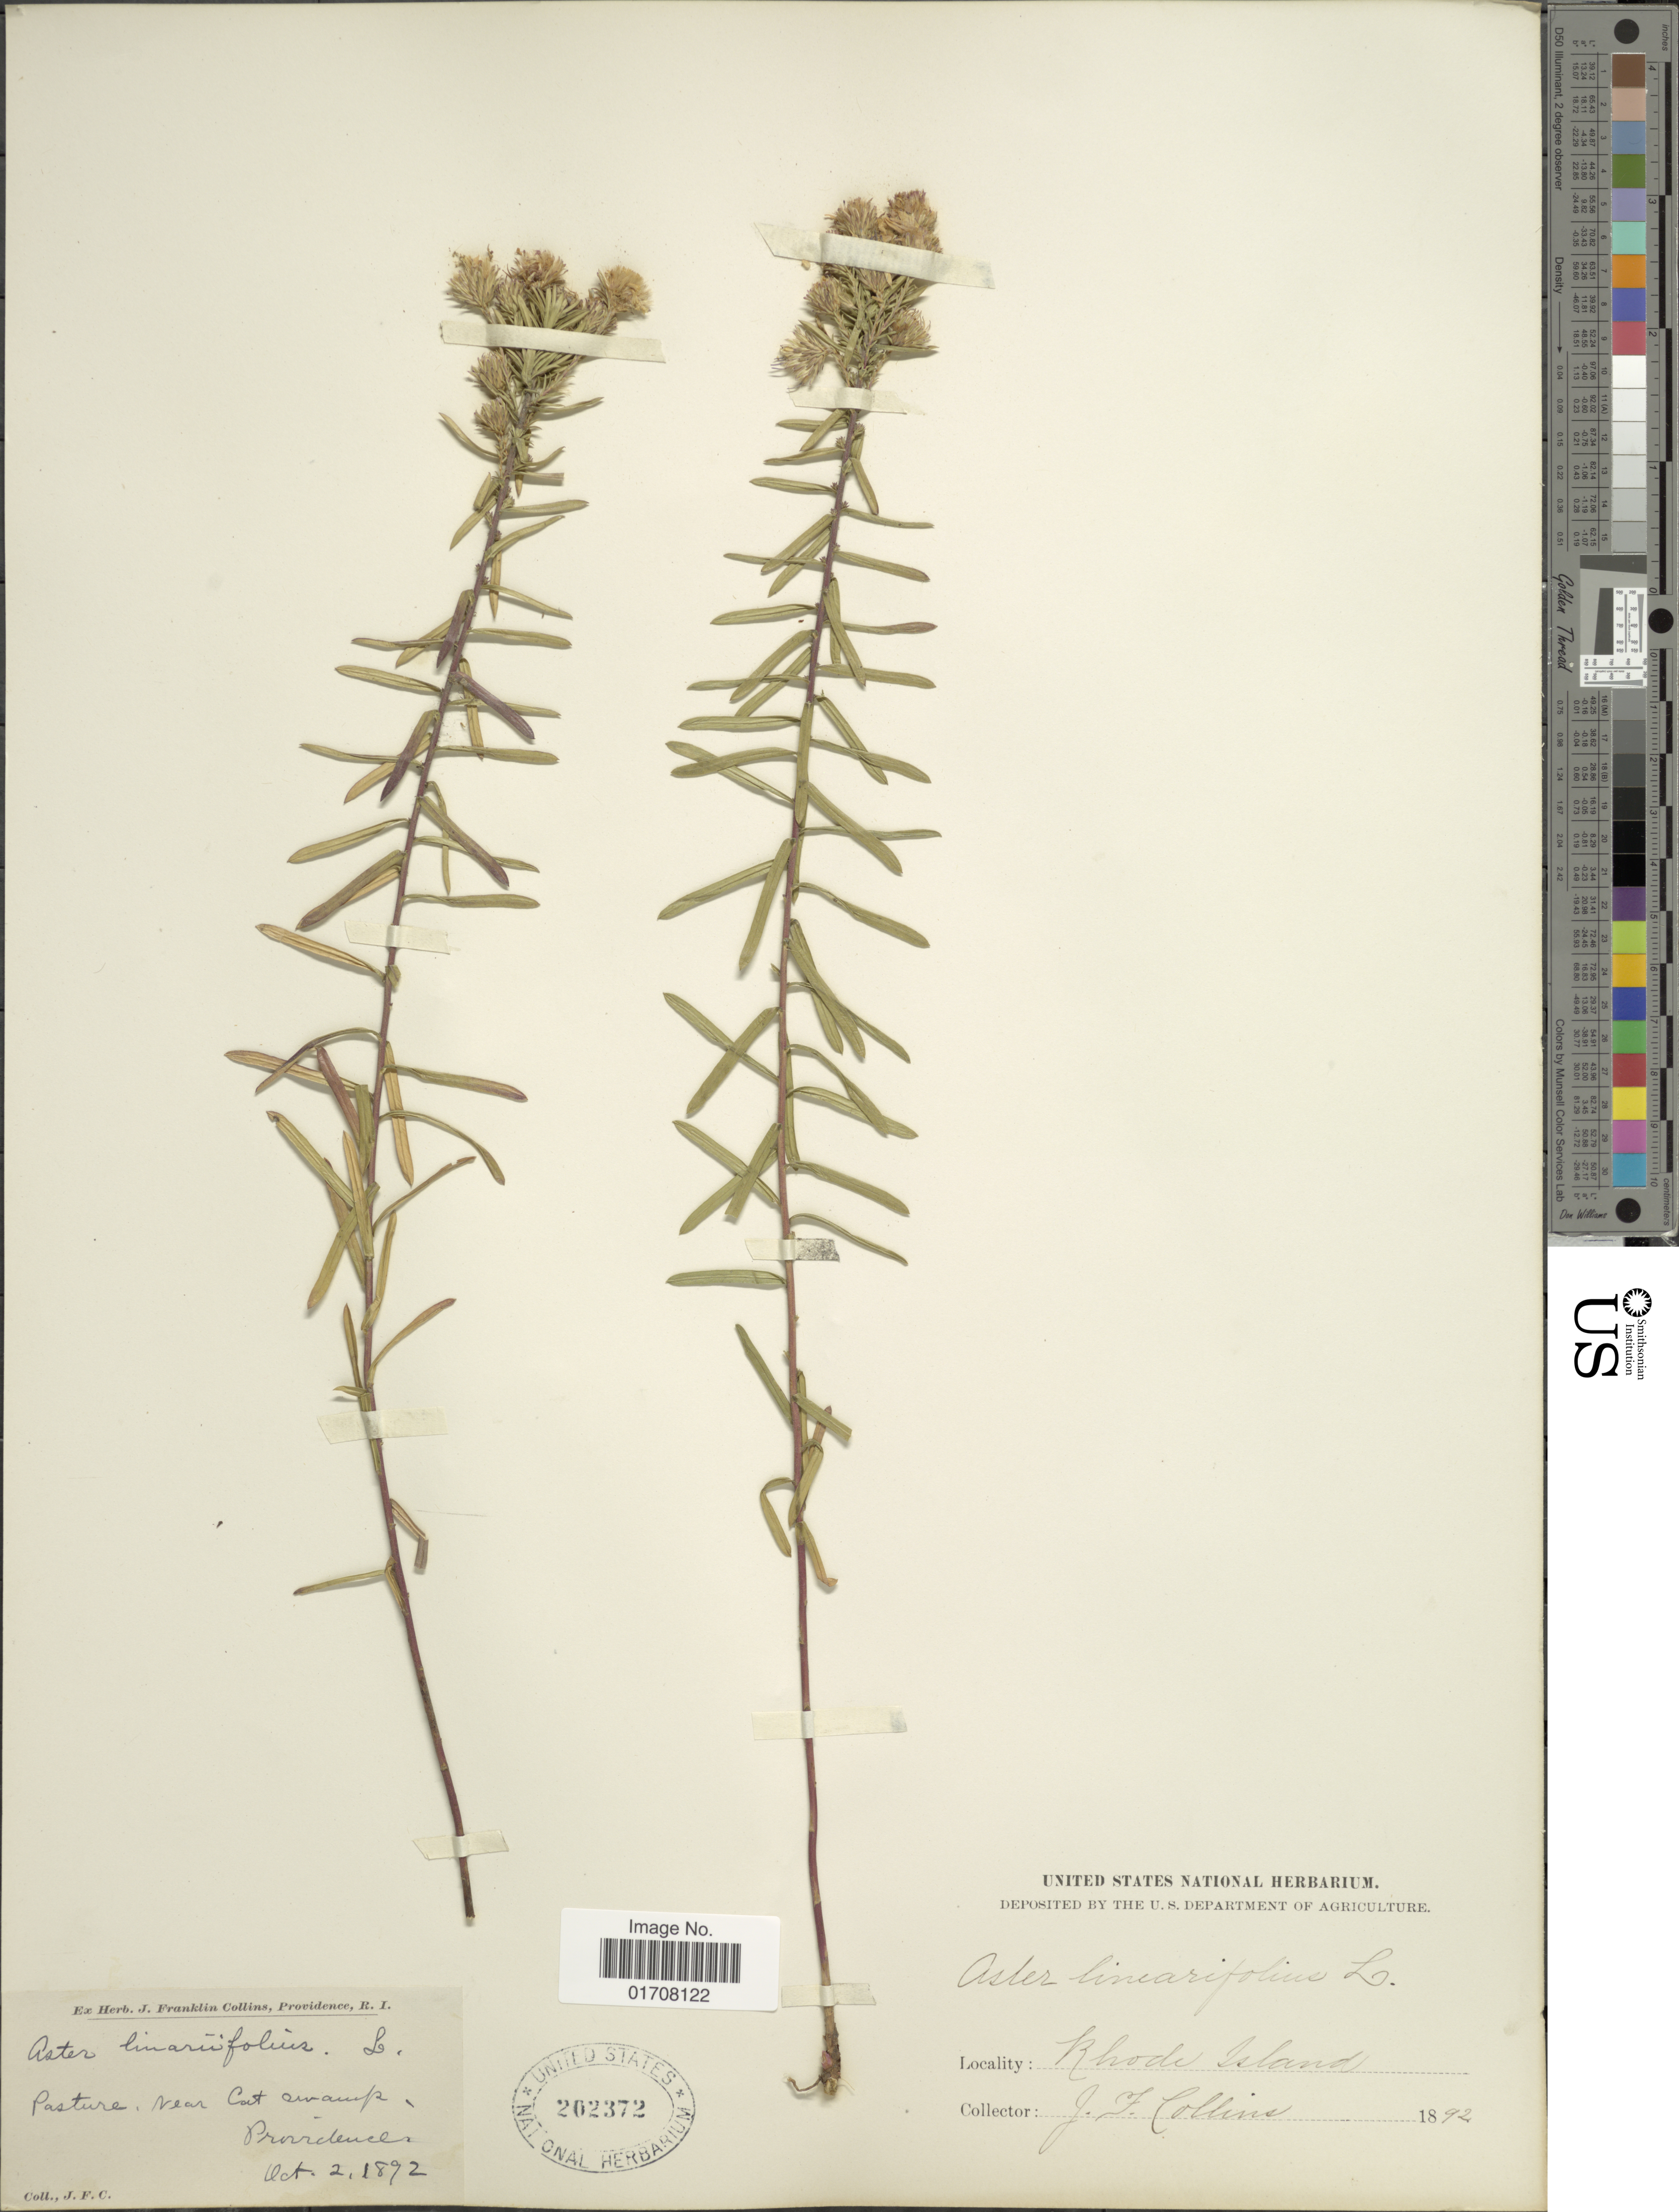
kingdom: Plantae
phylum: Tracheophyta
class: Magnoliopsida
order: Asterales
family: Asteraceae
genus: Ionactis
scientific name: Ionactis linariifolia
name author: (L.) Greene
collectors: J. Collins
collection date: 1892-10-02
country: United States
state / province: Rhode Island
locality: Pasture, near Cat Swamp, Providence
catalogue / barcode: US 202372